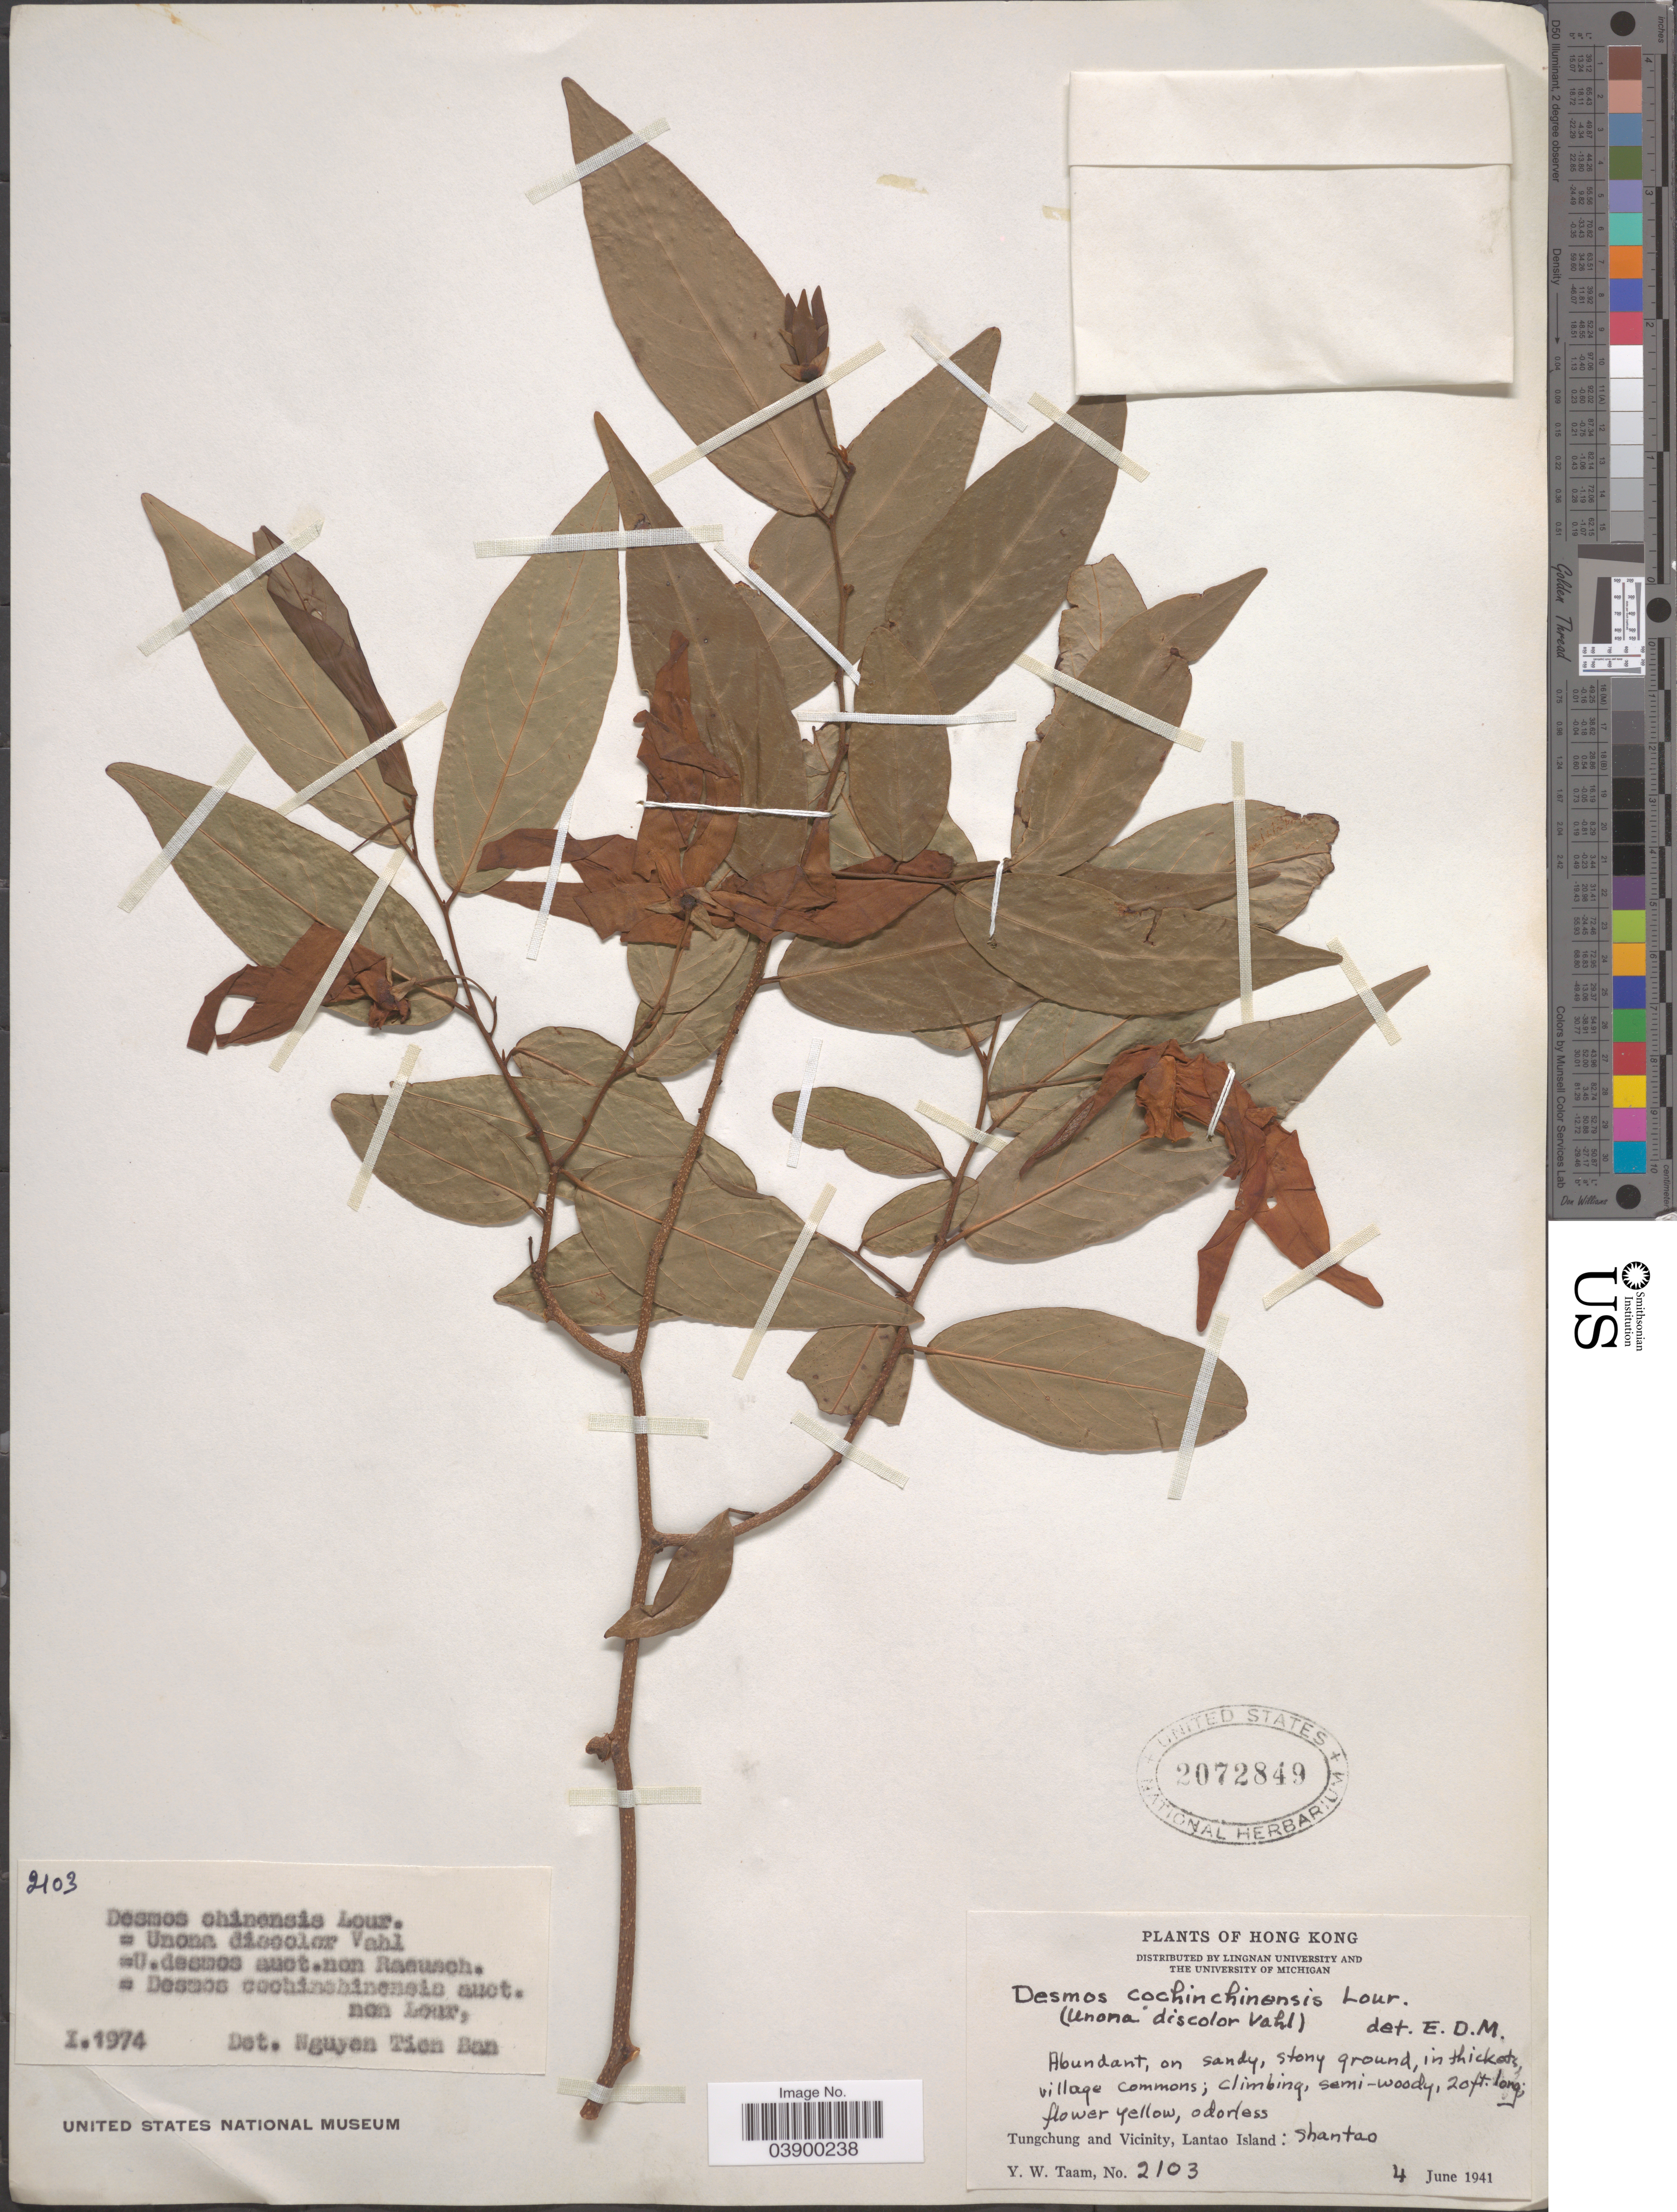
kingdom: Plantae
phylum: Tracheophyta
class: Magnoliopsida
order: Magnoliales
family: Annonaceae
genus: Desmos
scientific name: Desmos chinensis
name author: Lour.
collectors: Y. W. Taam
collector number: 2103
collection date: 1941-06-04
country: China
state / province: Hong Kong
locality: Tungchung and Vicinity, Lantao Island: Shantao.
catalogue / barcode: US 2072849